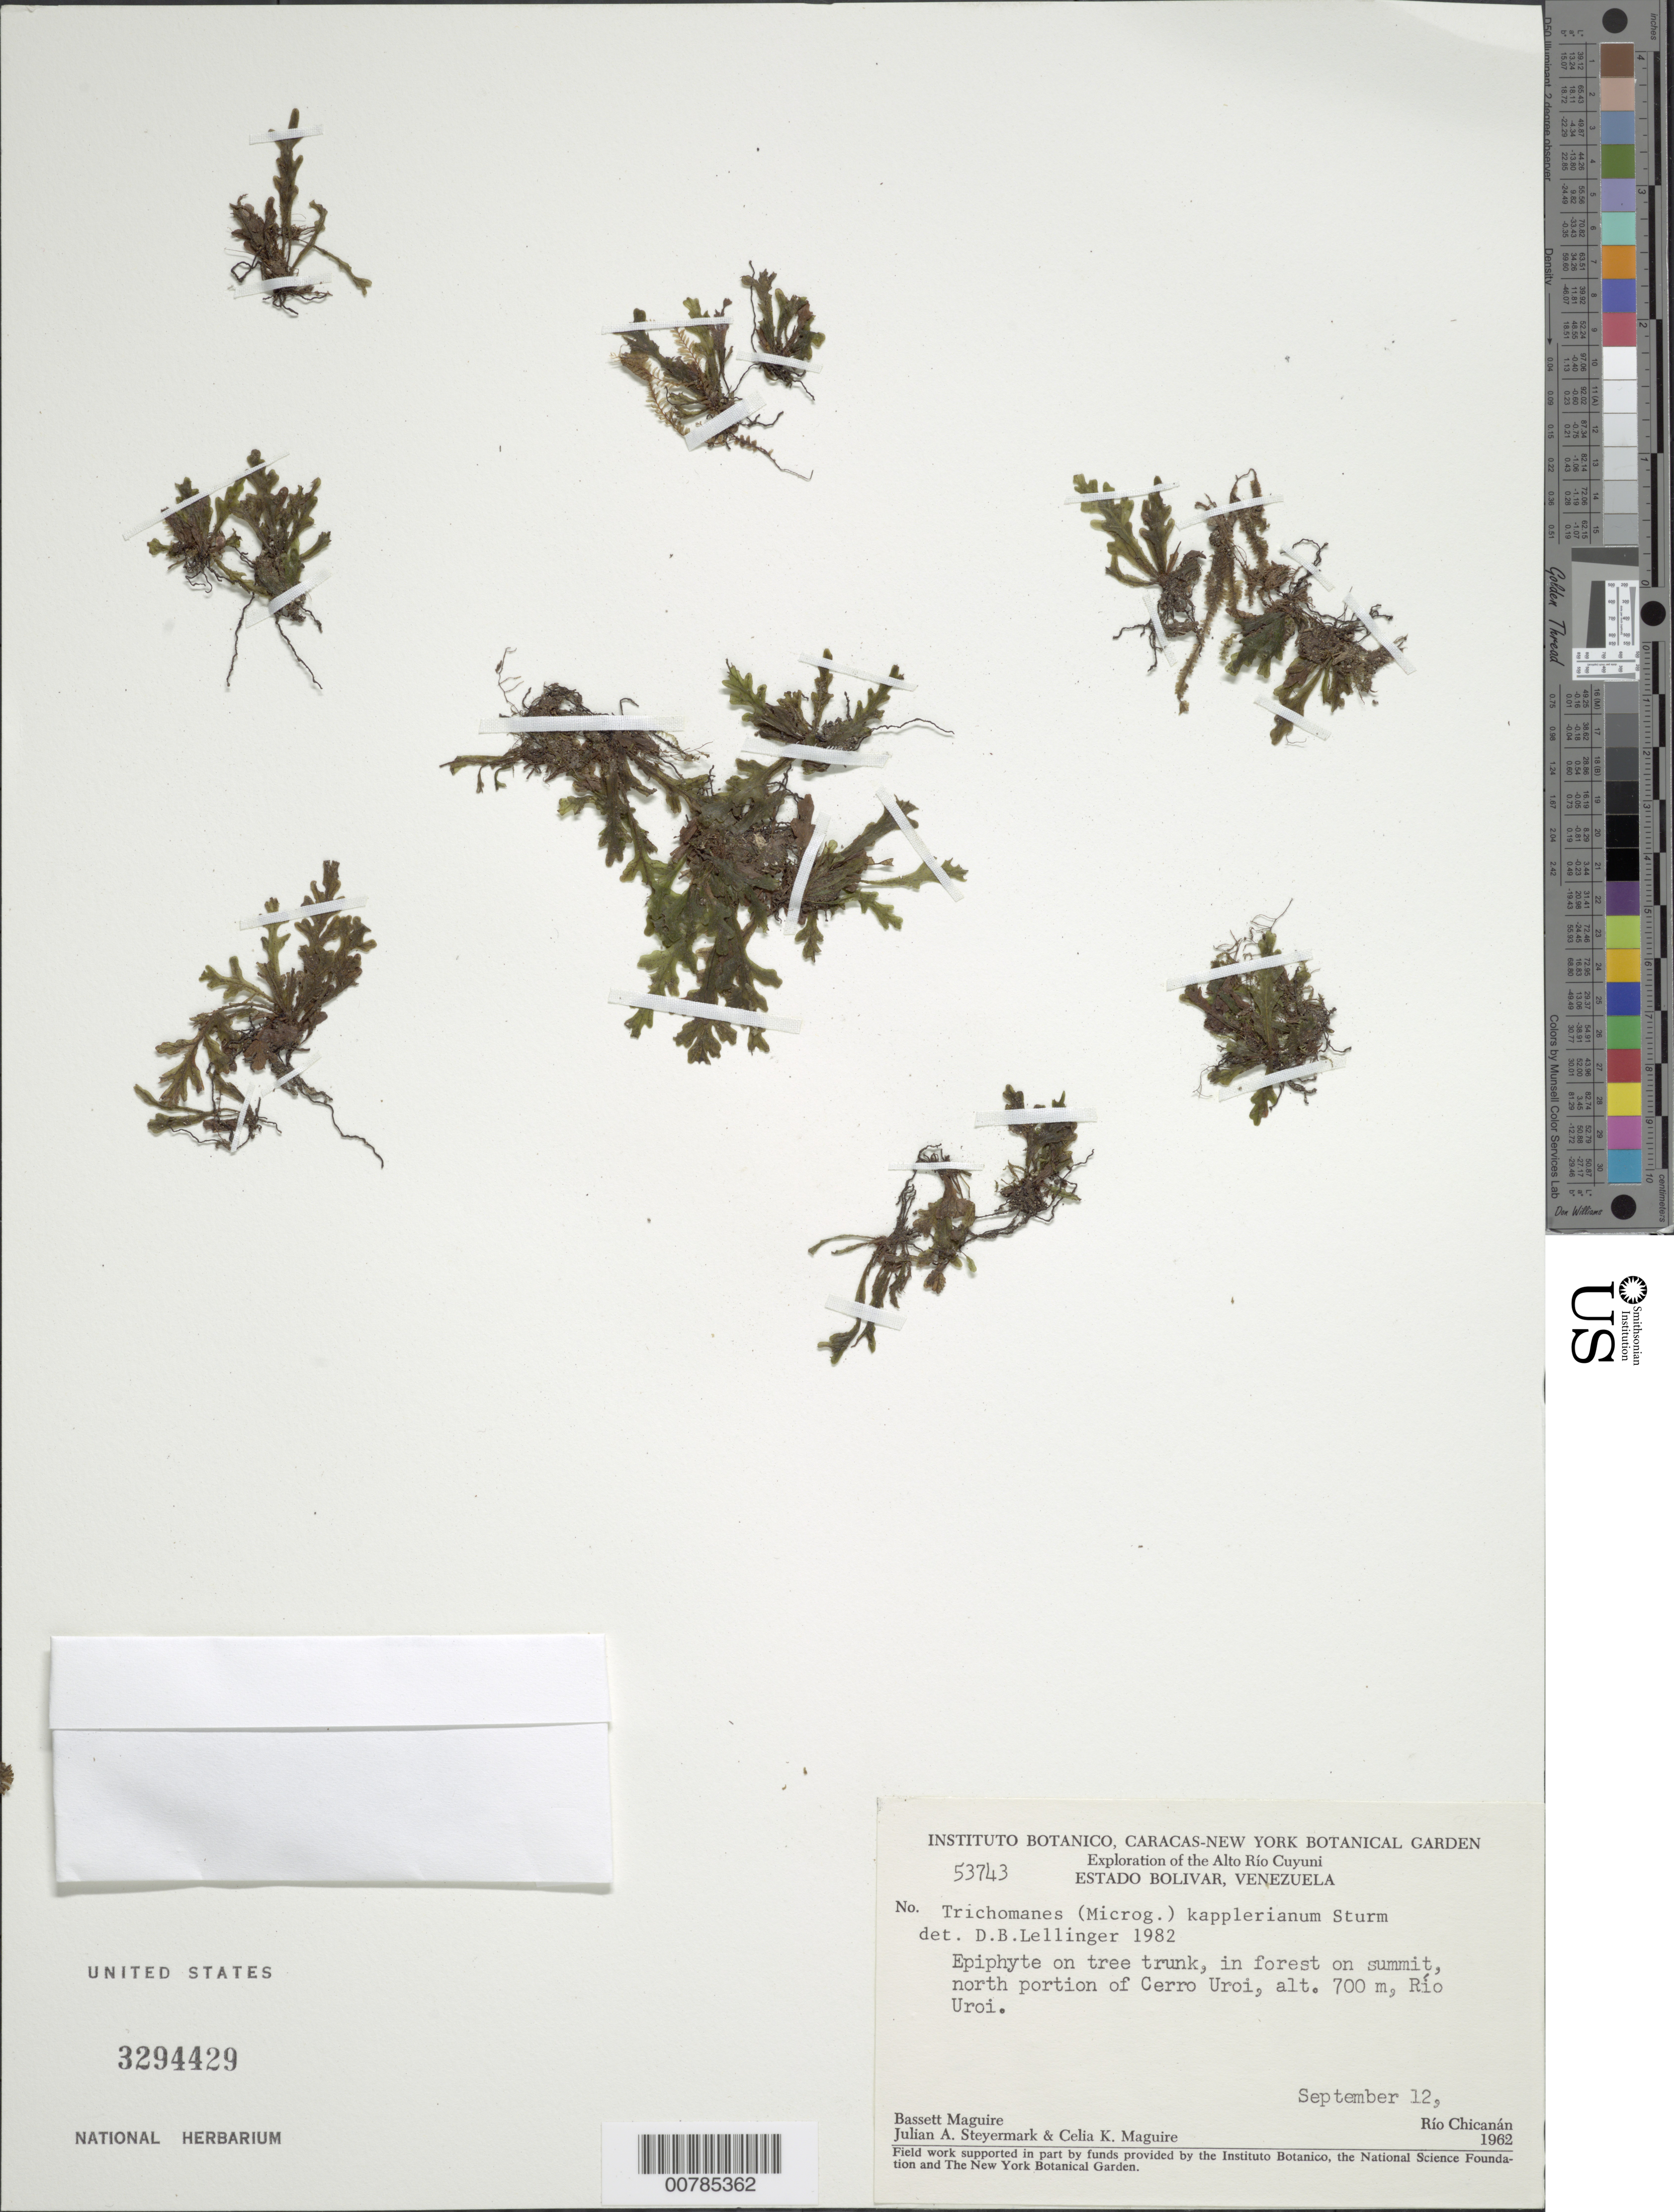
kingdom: Plantae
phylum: Tracheophyta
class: Polypodiopsida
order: Hymenophyllales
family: Hymenophyllaceae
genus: Didymoglossum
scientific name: Didymoglossum kapplerianum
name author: (Sturm) Ebihara & Dubuisson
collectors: B. Maguire, J. Steyermark & C. K. Maguire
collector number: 53743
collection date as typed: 12-Sep-62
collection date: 1962-09-12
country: Venezuela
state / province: Bolívar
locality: Alto Río Cuyuni, Cerro Uroi, summit of north portion, Río Uroi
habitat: Forest at summit, on tree trunk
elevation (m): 700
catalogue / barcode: US 3294429